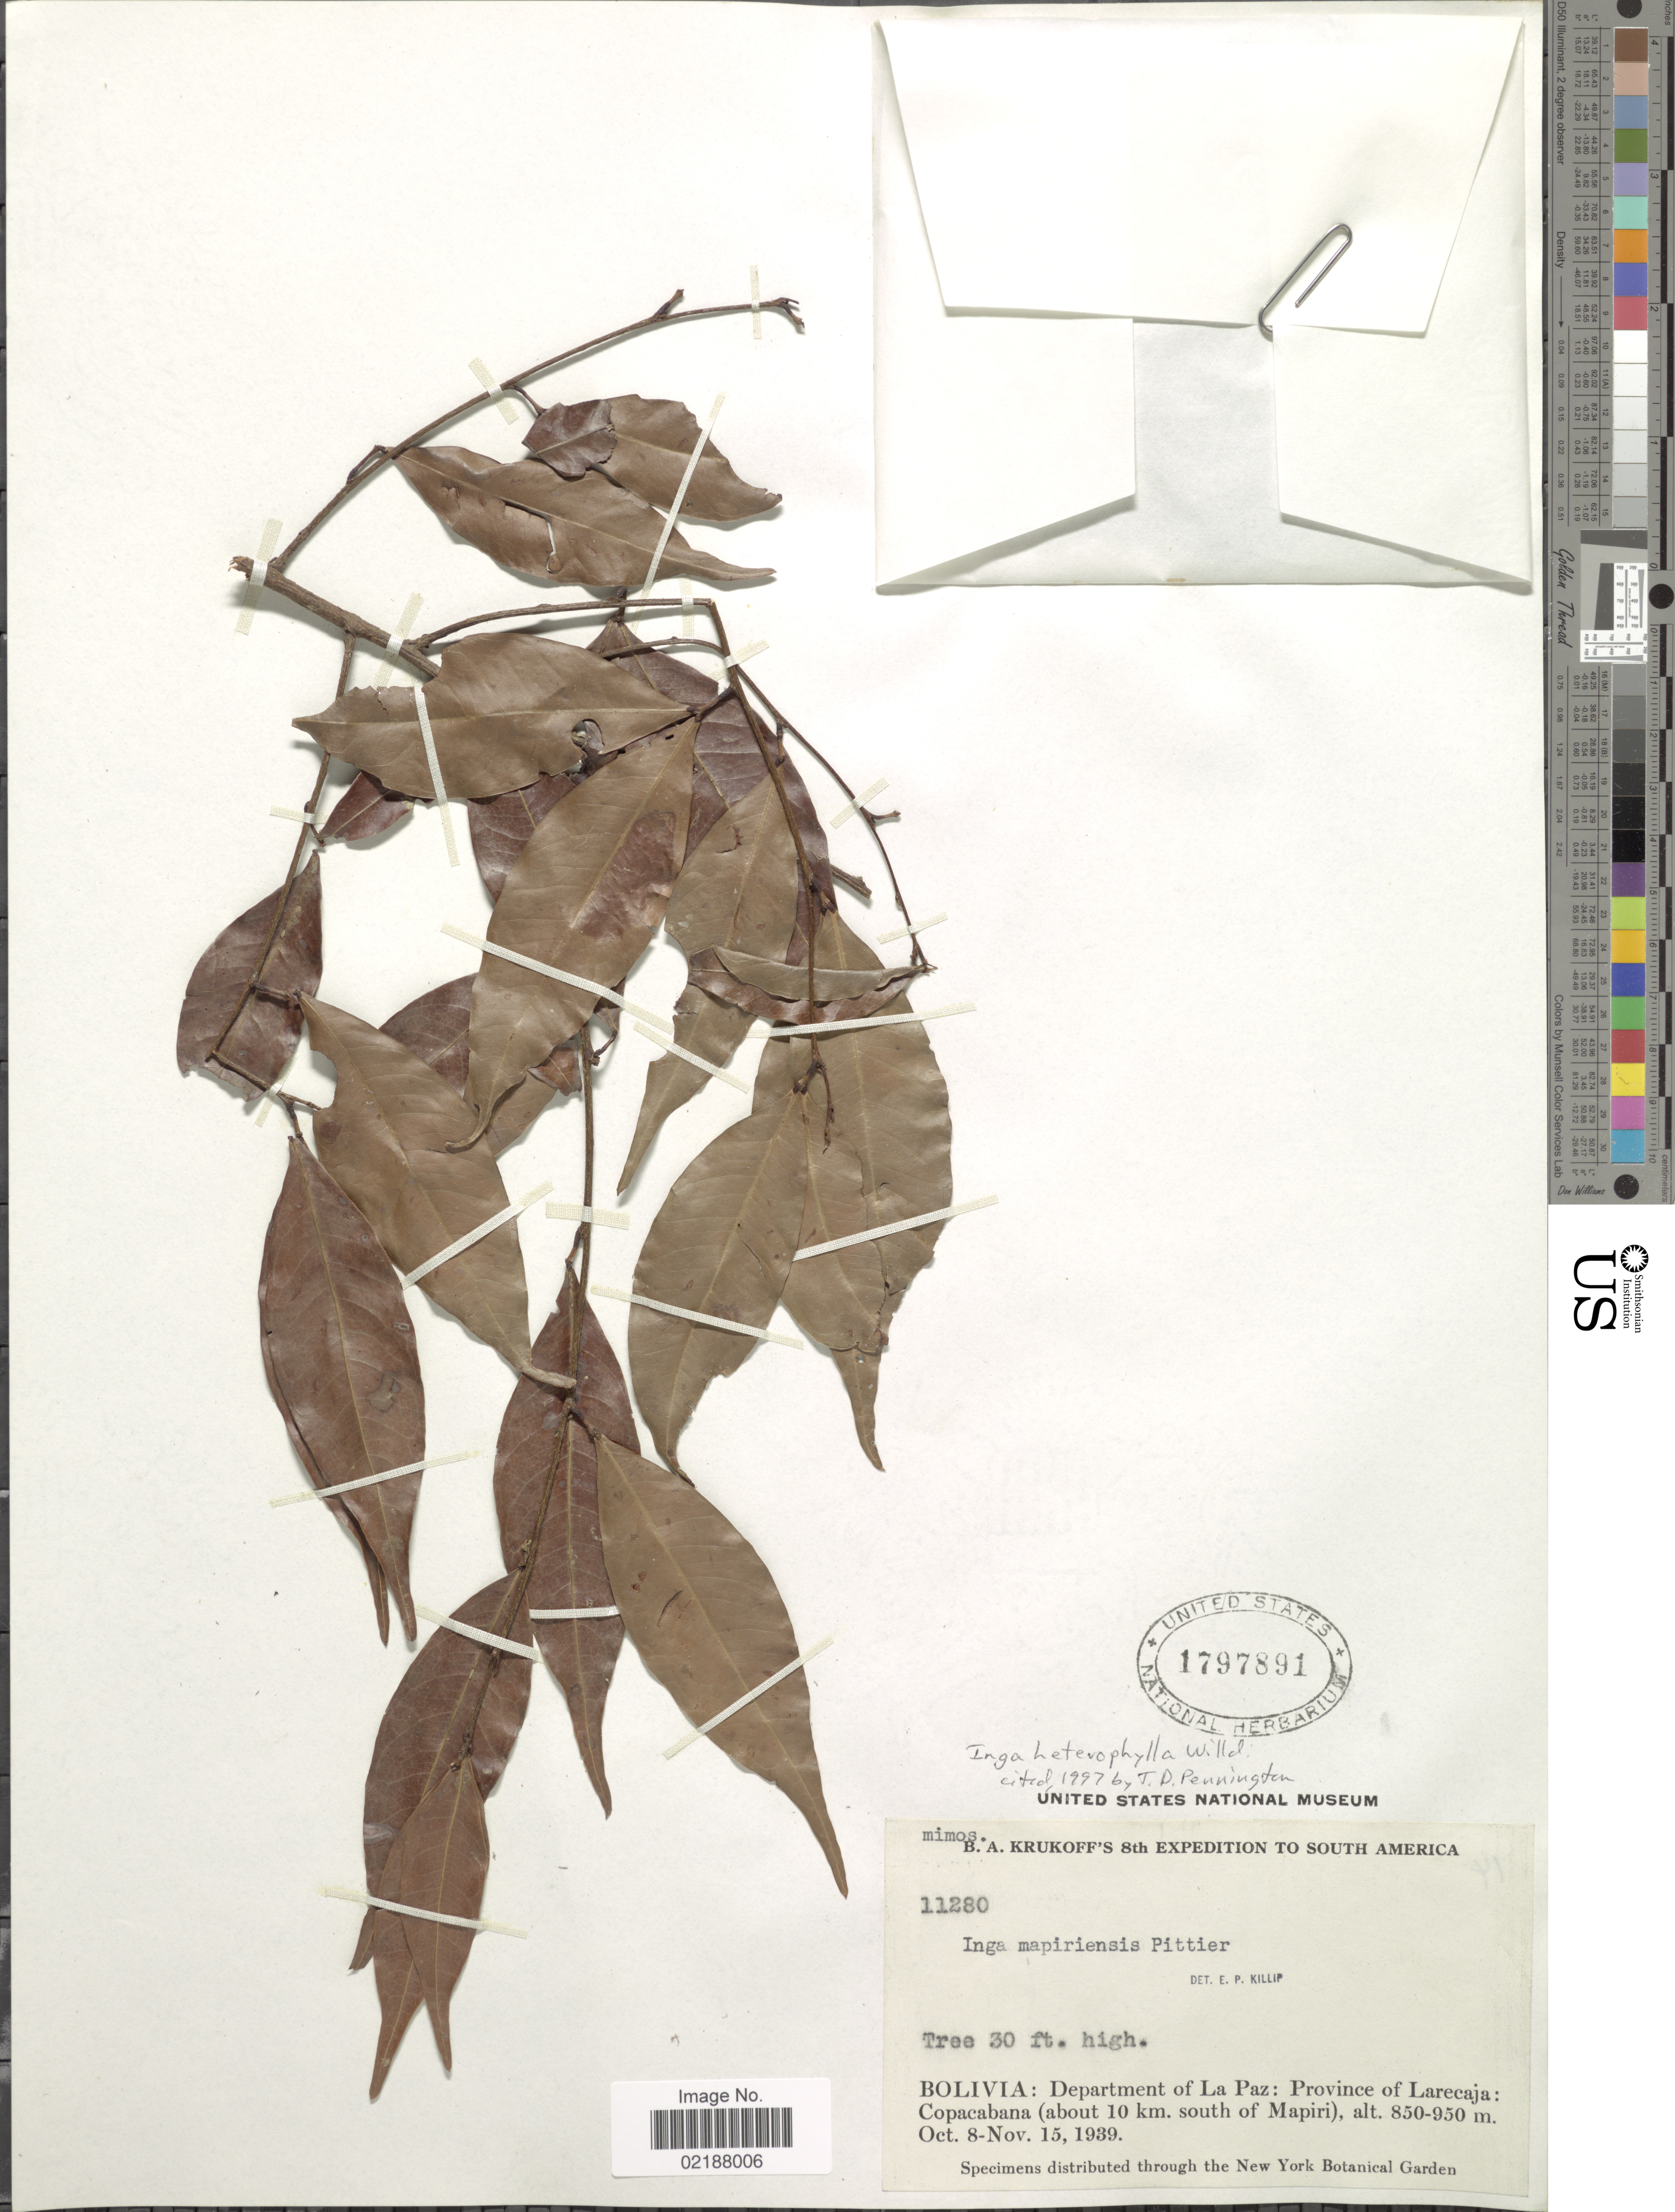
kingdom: Plantae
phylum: Tracheophyta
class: Magnoliopsida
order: Fabales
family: Fabaceae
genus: Inga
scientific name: Inga heterophylla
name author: Willd.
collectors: B. A. Krukoff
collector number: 11280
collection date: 1939-10-08/1939-11-15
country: Bolivia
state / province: La Paz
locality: Department of La Paz: Province of Larecaja: Copacabana (About 10 km. south of Mapiri)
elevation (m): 850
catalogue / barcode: US 1797891